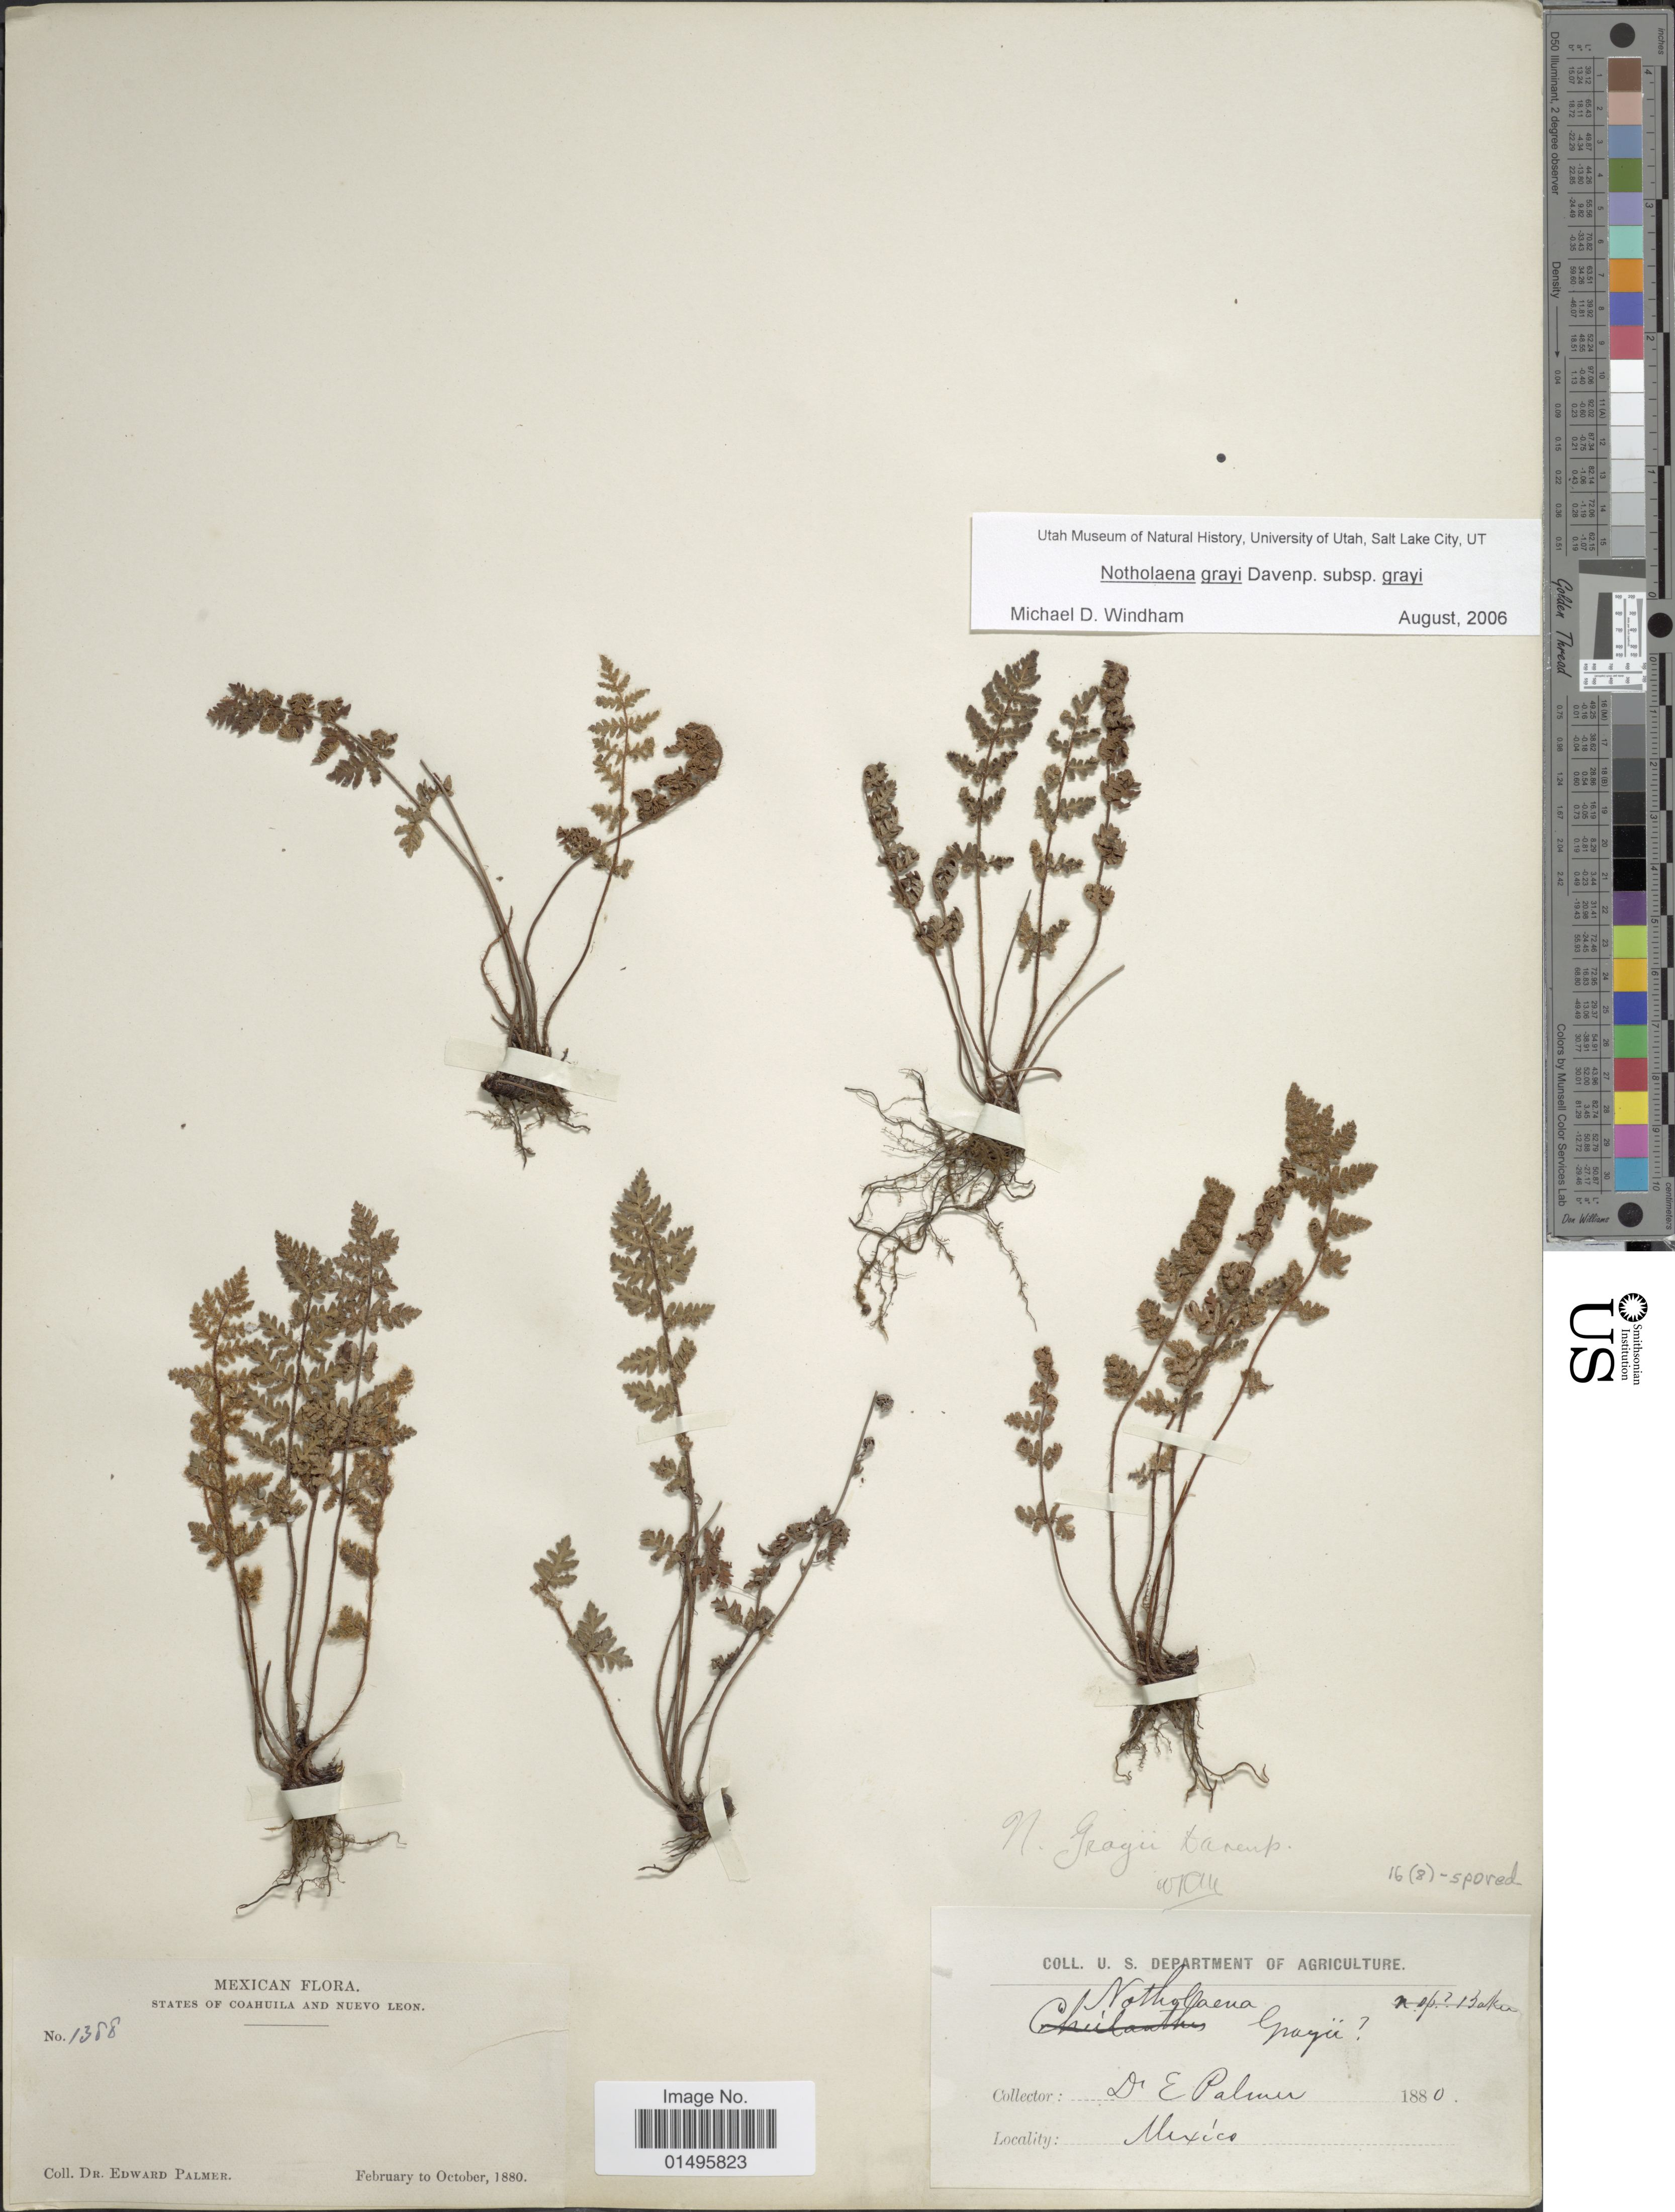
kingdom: Plantae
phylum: Tracheophyta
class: Polypodiopsida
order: Polypodiales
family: Pteridaceae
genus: Notholaena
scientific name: Notholaena grayi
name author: Davenp.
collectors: E. Palmer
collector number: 1388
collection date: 1880-02/1880-10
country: Mexico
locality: Mexican, States of Coahuila and Nuevo Leon.